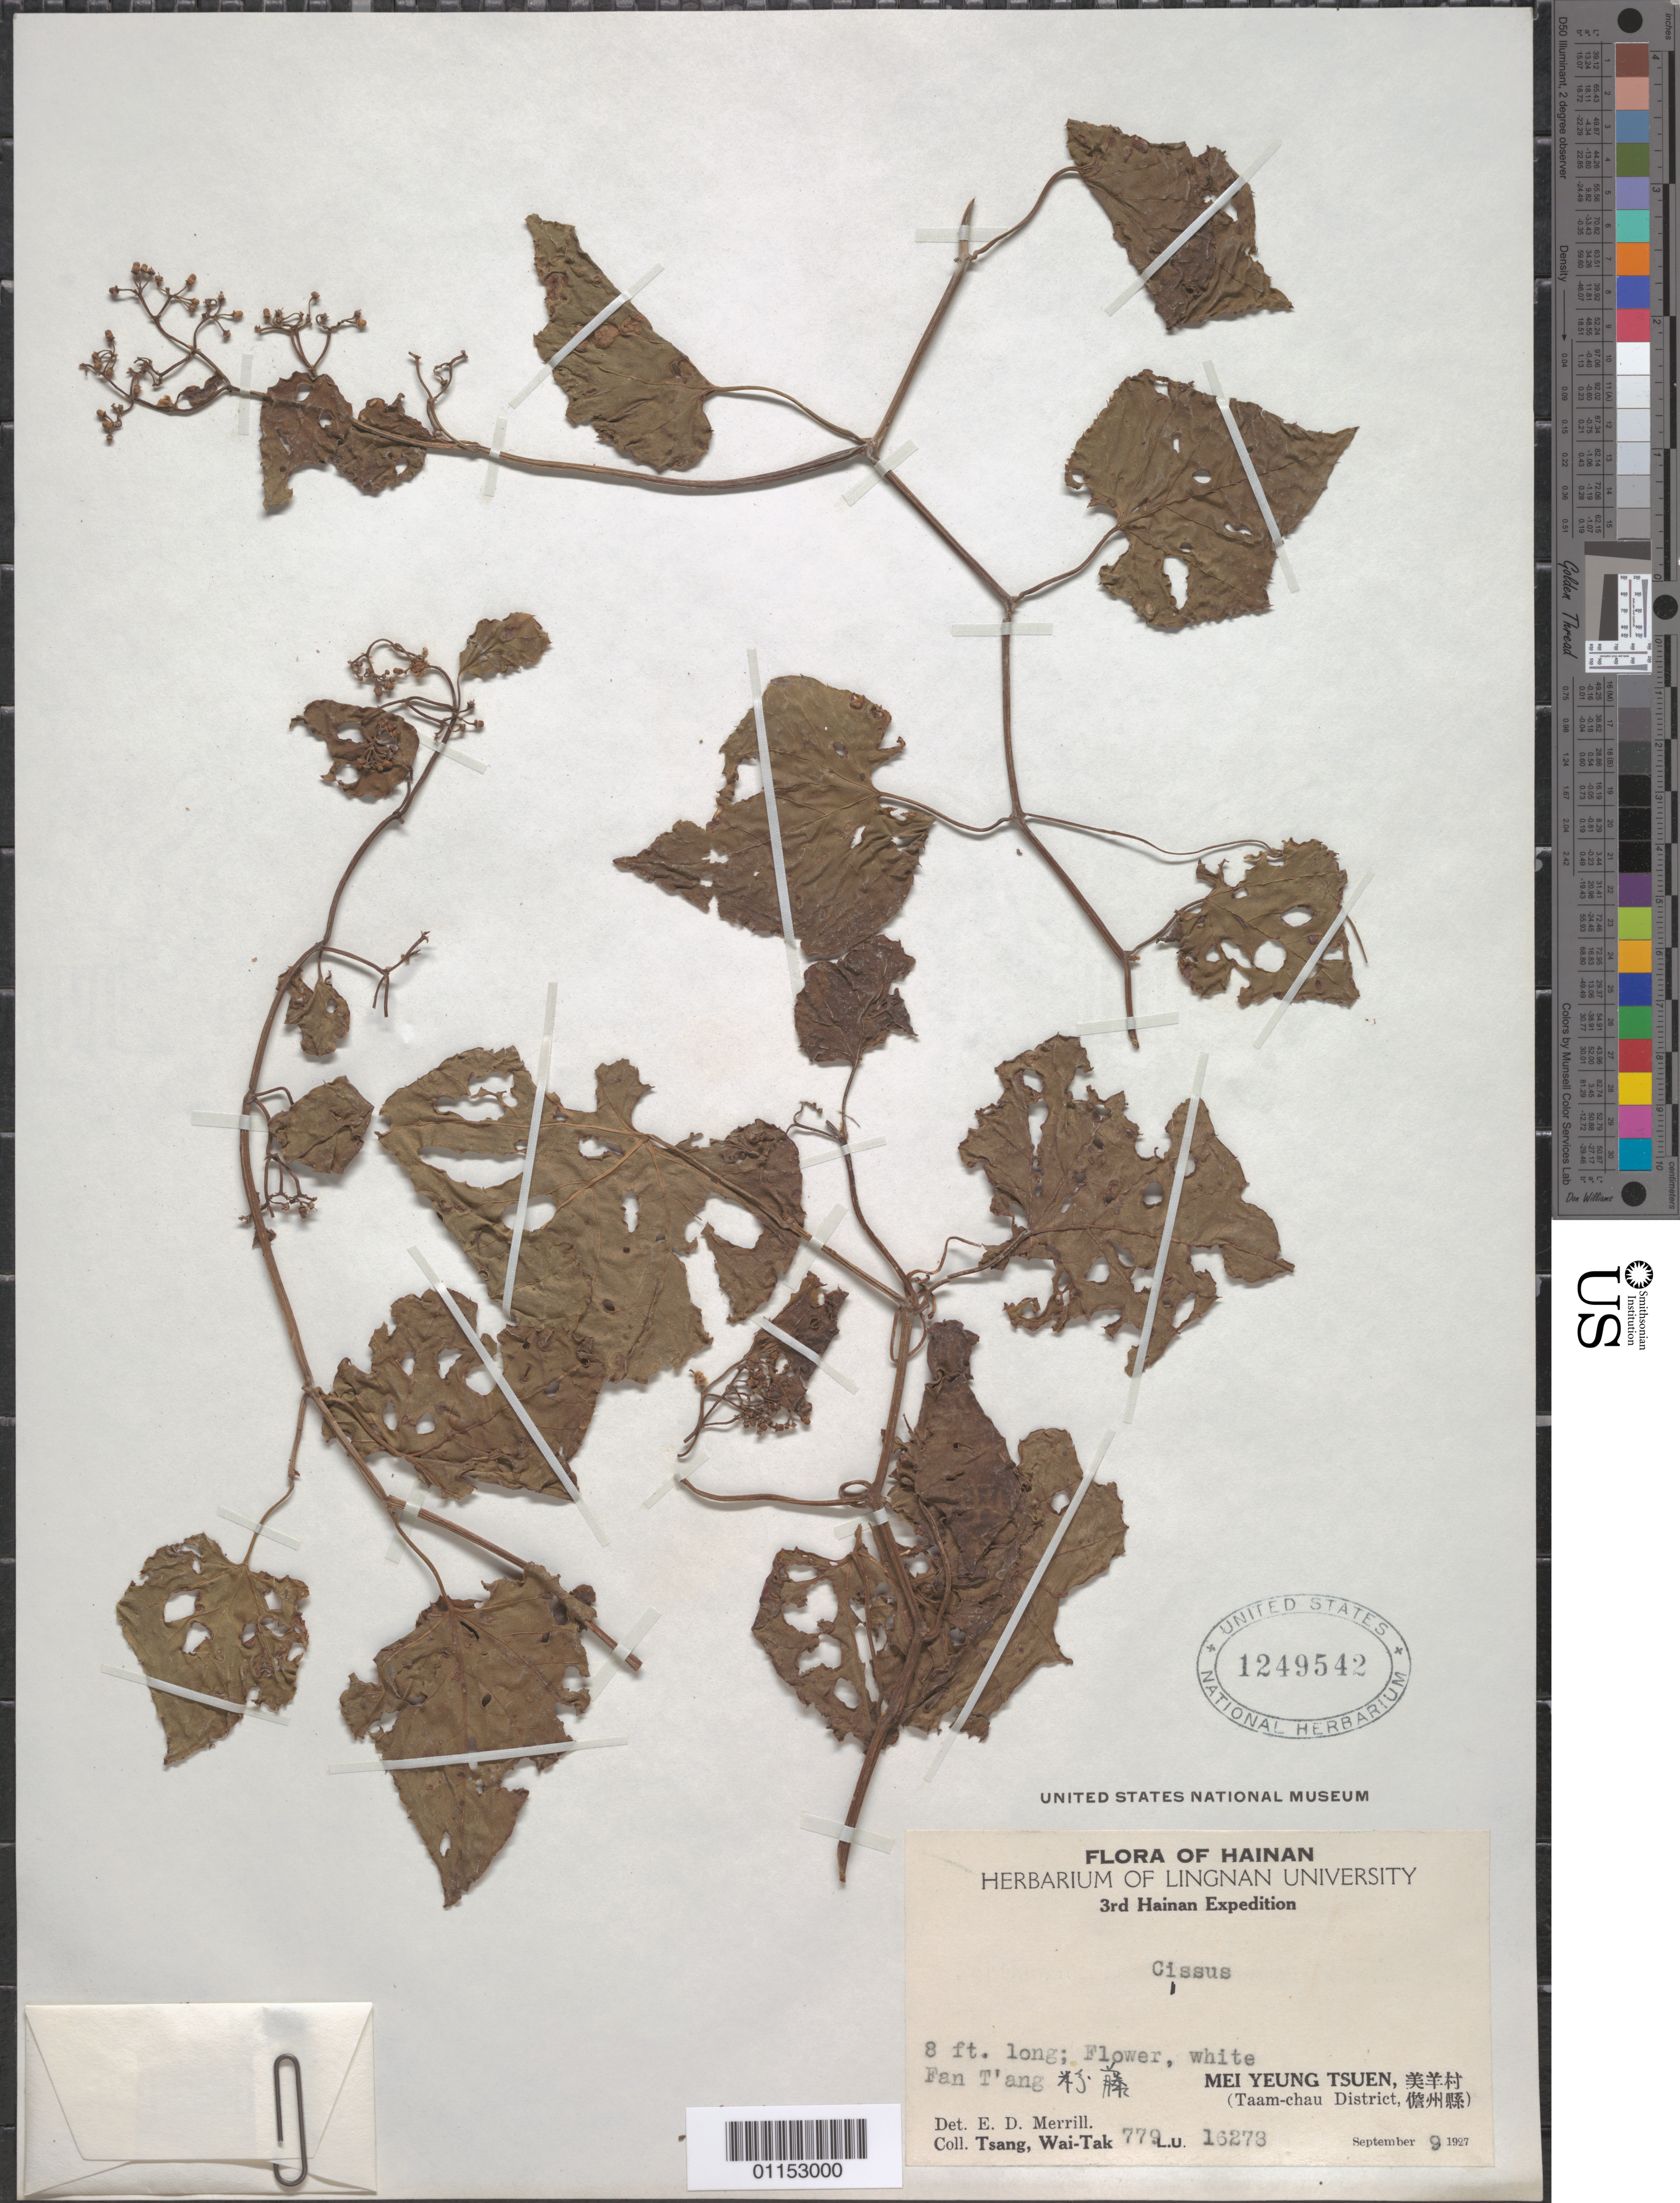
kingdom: Plantae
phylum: Tracheophyta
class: Magnoliopsida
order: Vitales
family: Vitaceae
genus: Cissus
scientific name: Cissus sp.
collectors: W. T. Tsang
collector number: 779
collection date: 1927-09-09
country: China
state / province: Hainan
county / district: Taam Chau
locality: Mei Yeung Tsuen.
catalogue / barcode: US 1249542